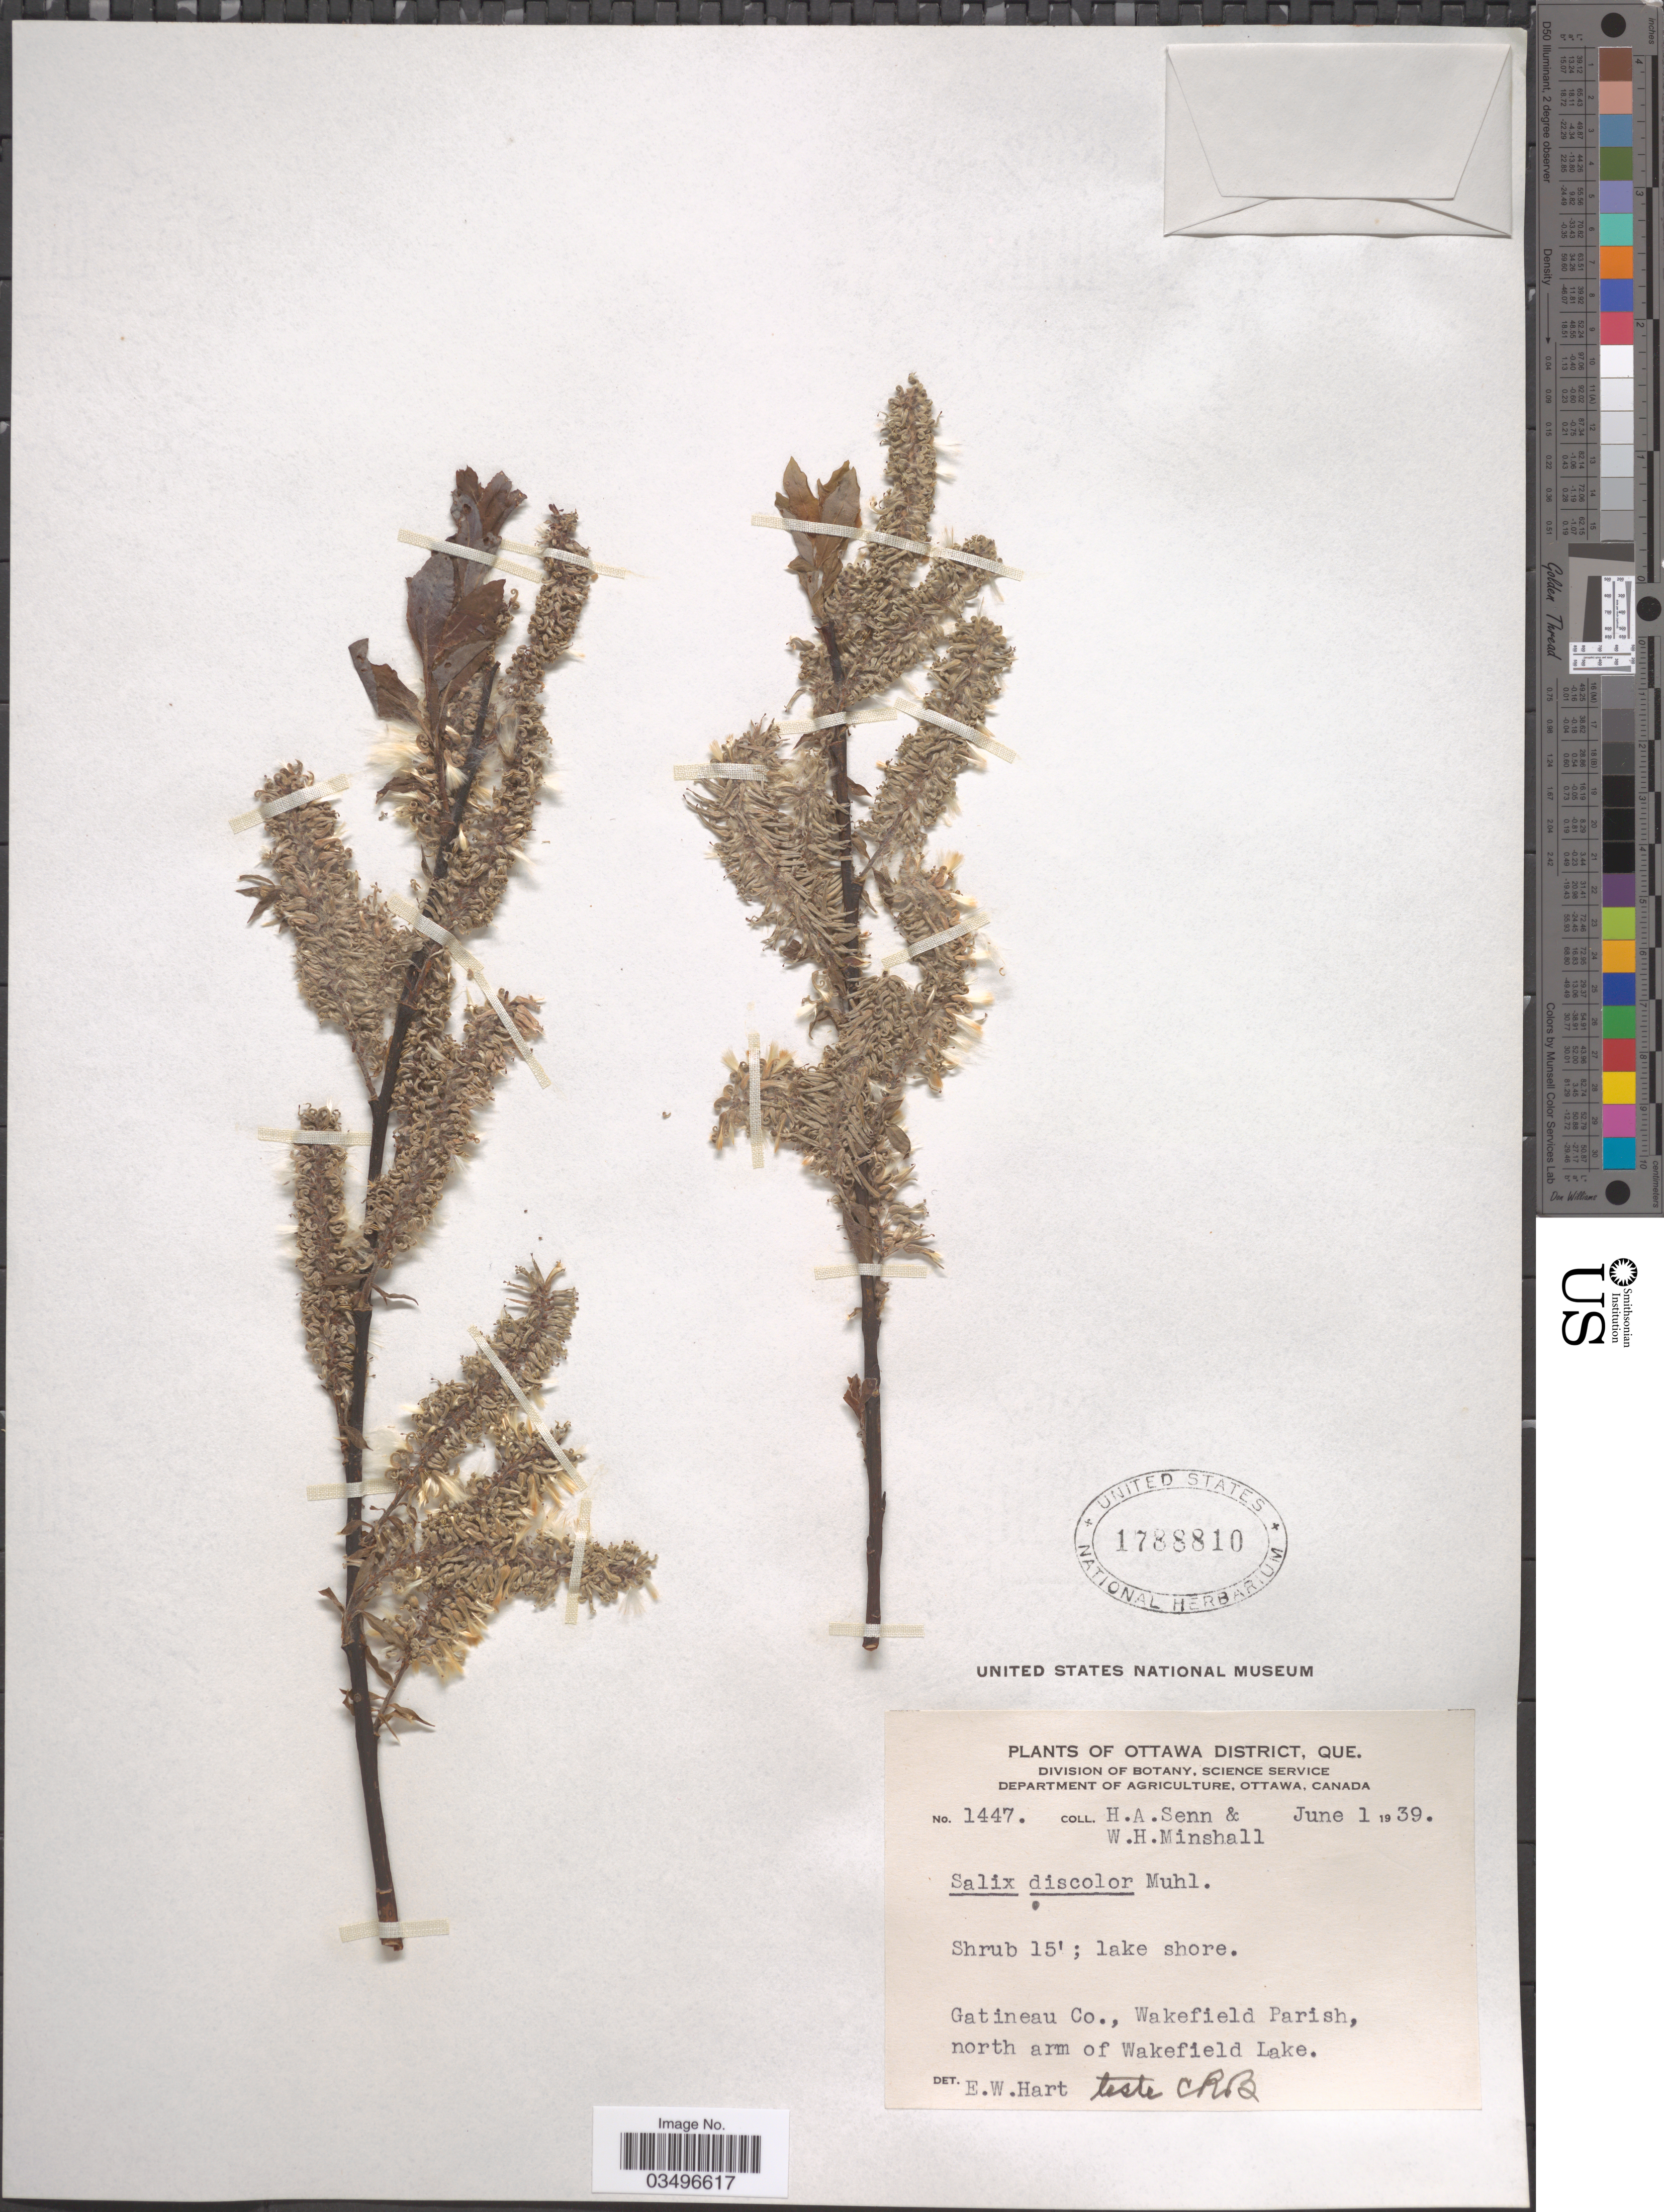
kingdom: Plantae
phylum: Tracheophyta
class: Magnoliopsida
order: Malpighiales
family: Salicaceae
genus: Salix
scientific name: Salix discolor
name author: Muhl.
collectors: H. Senn & W. Minshall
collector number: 1447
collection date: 1939-06-01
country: Canada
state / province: Quebec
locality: Ottawa District. Gatineau Co., Wakefield Parish, north arm of Wakefield Lake.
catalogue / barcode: US 1788810